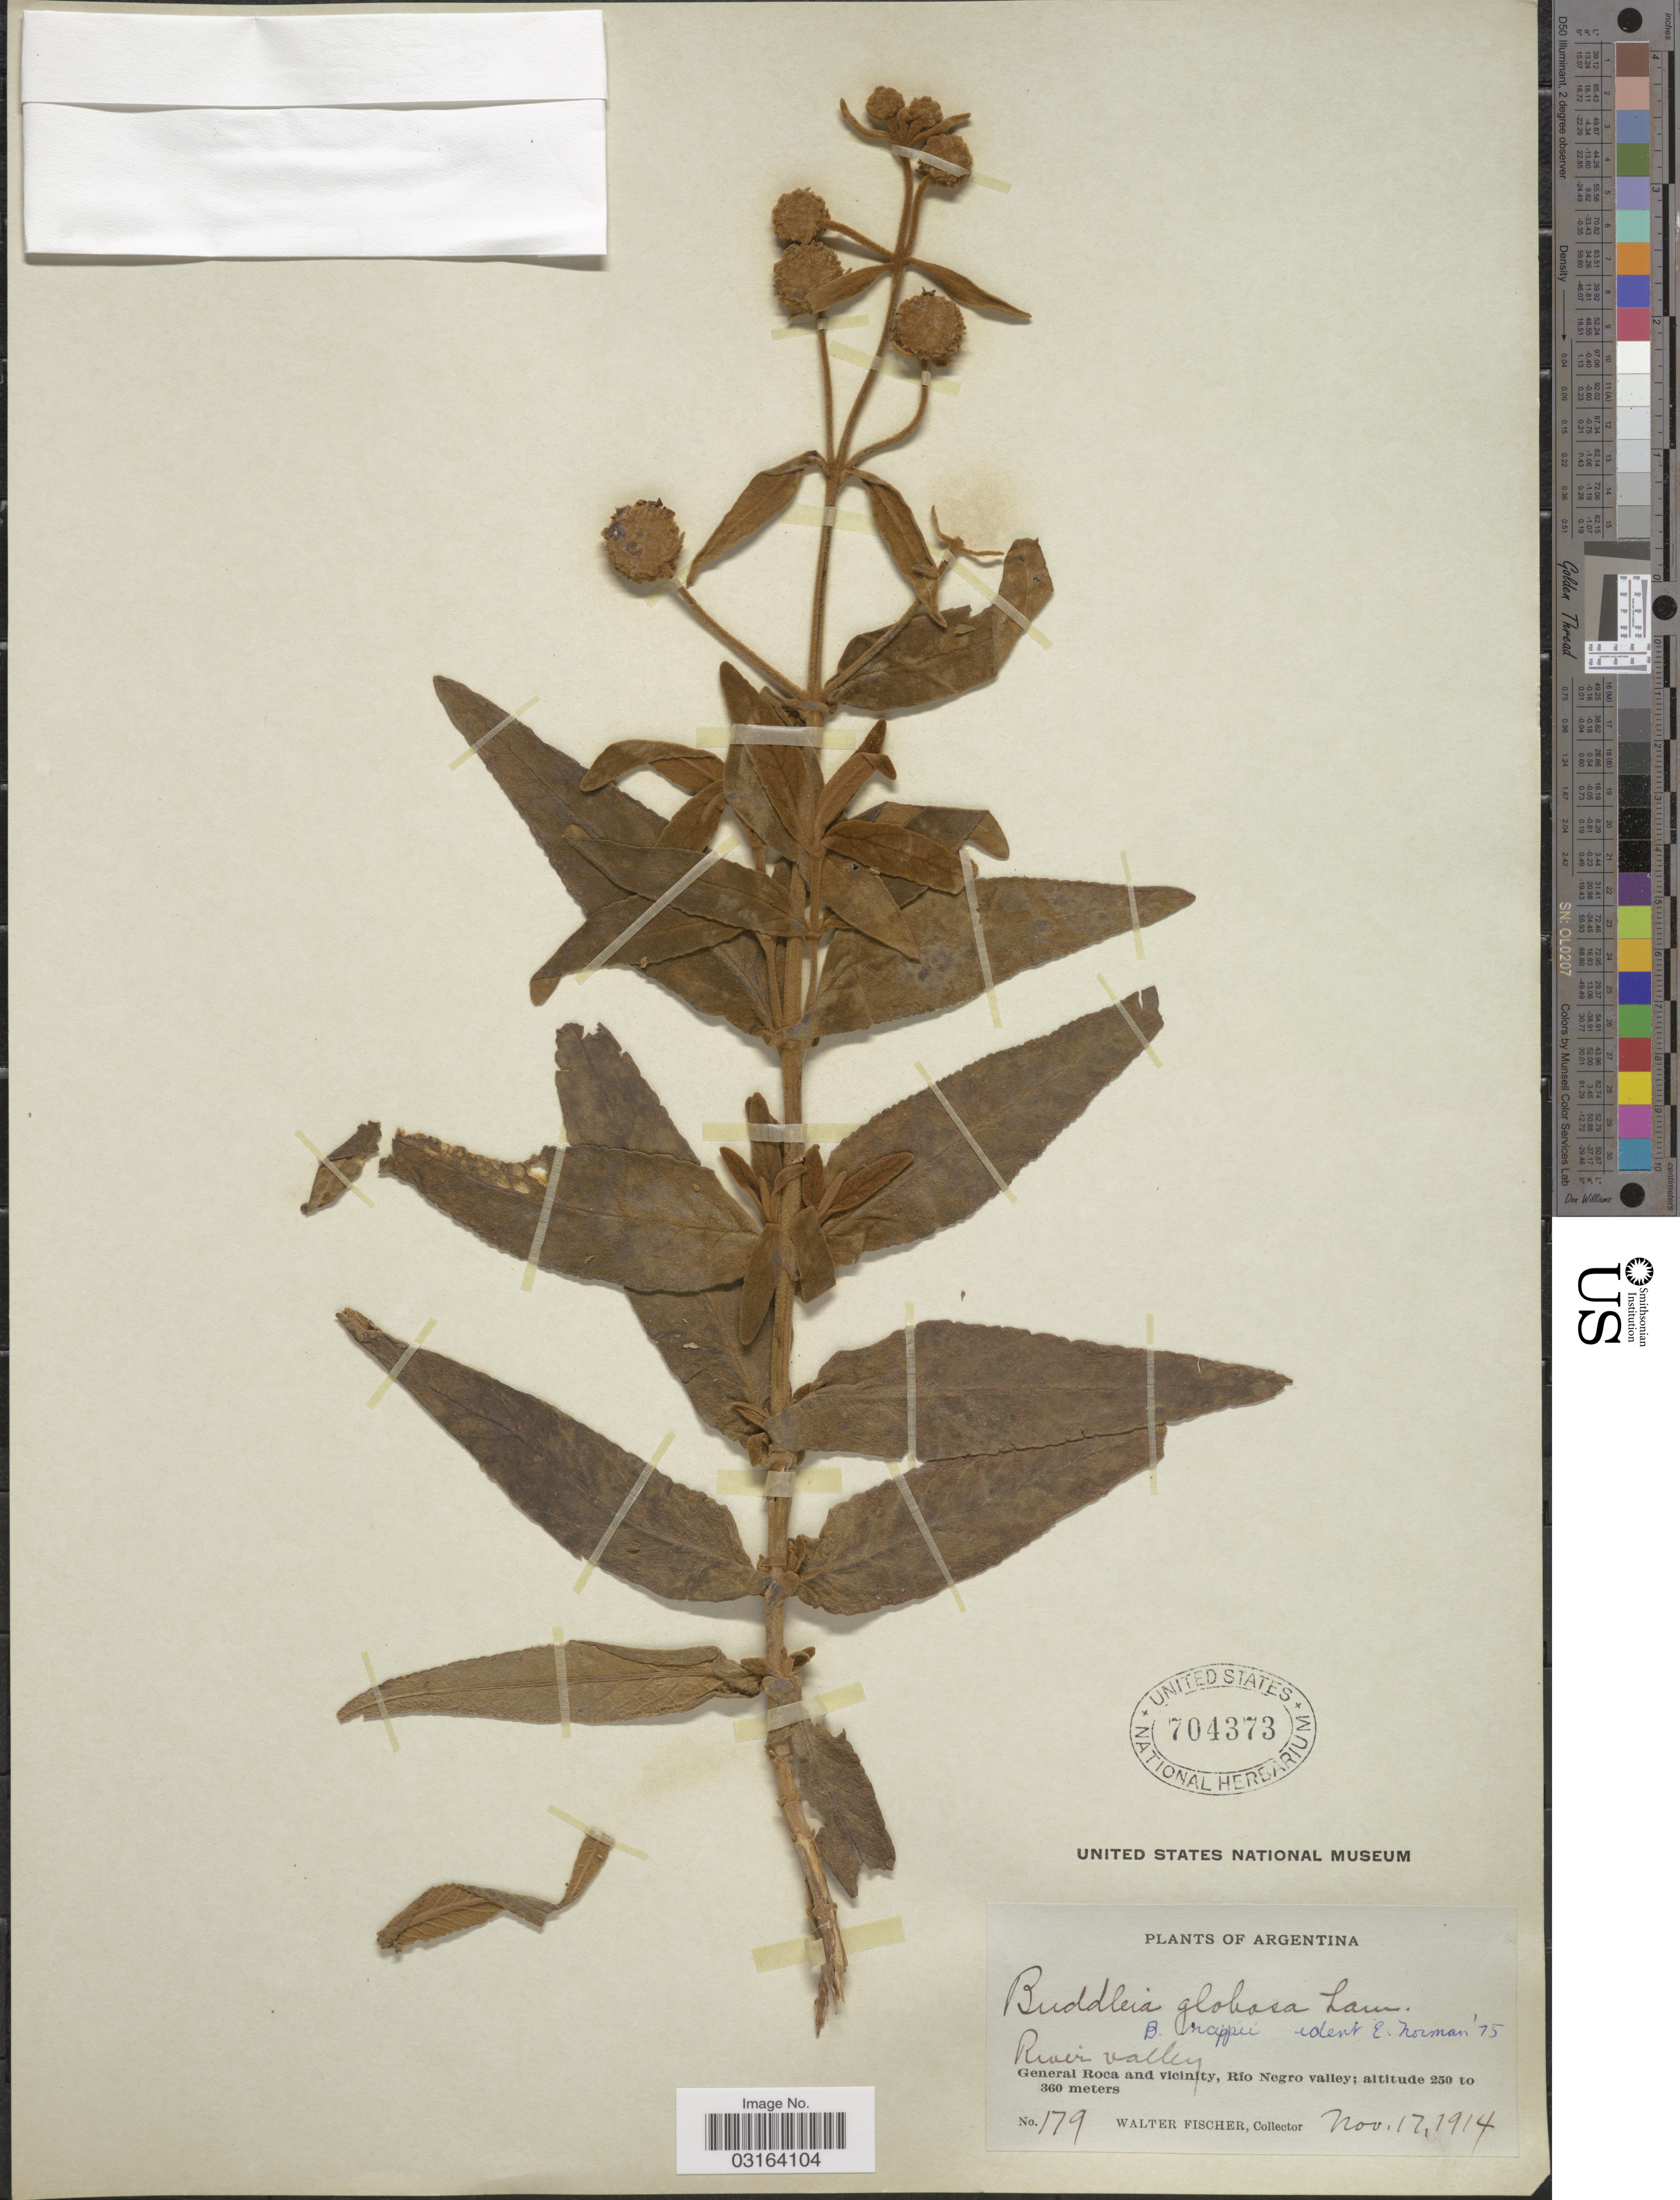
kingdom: Plantae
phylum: Tracheophyta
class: Magnoliopsida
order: Lamiales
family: Scrophulariaceae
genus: Buddleja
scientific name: Buddleja araucana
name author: Phil.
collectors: W. Fischer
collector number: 179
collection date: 1914-11-17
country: Argentina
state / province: Rio Negro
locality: River valley, General Roca and vicinity, Río Negro valley.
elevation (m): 250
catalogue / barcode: US 704373